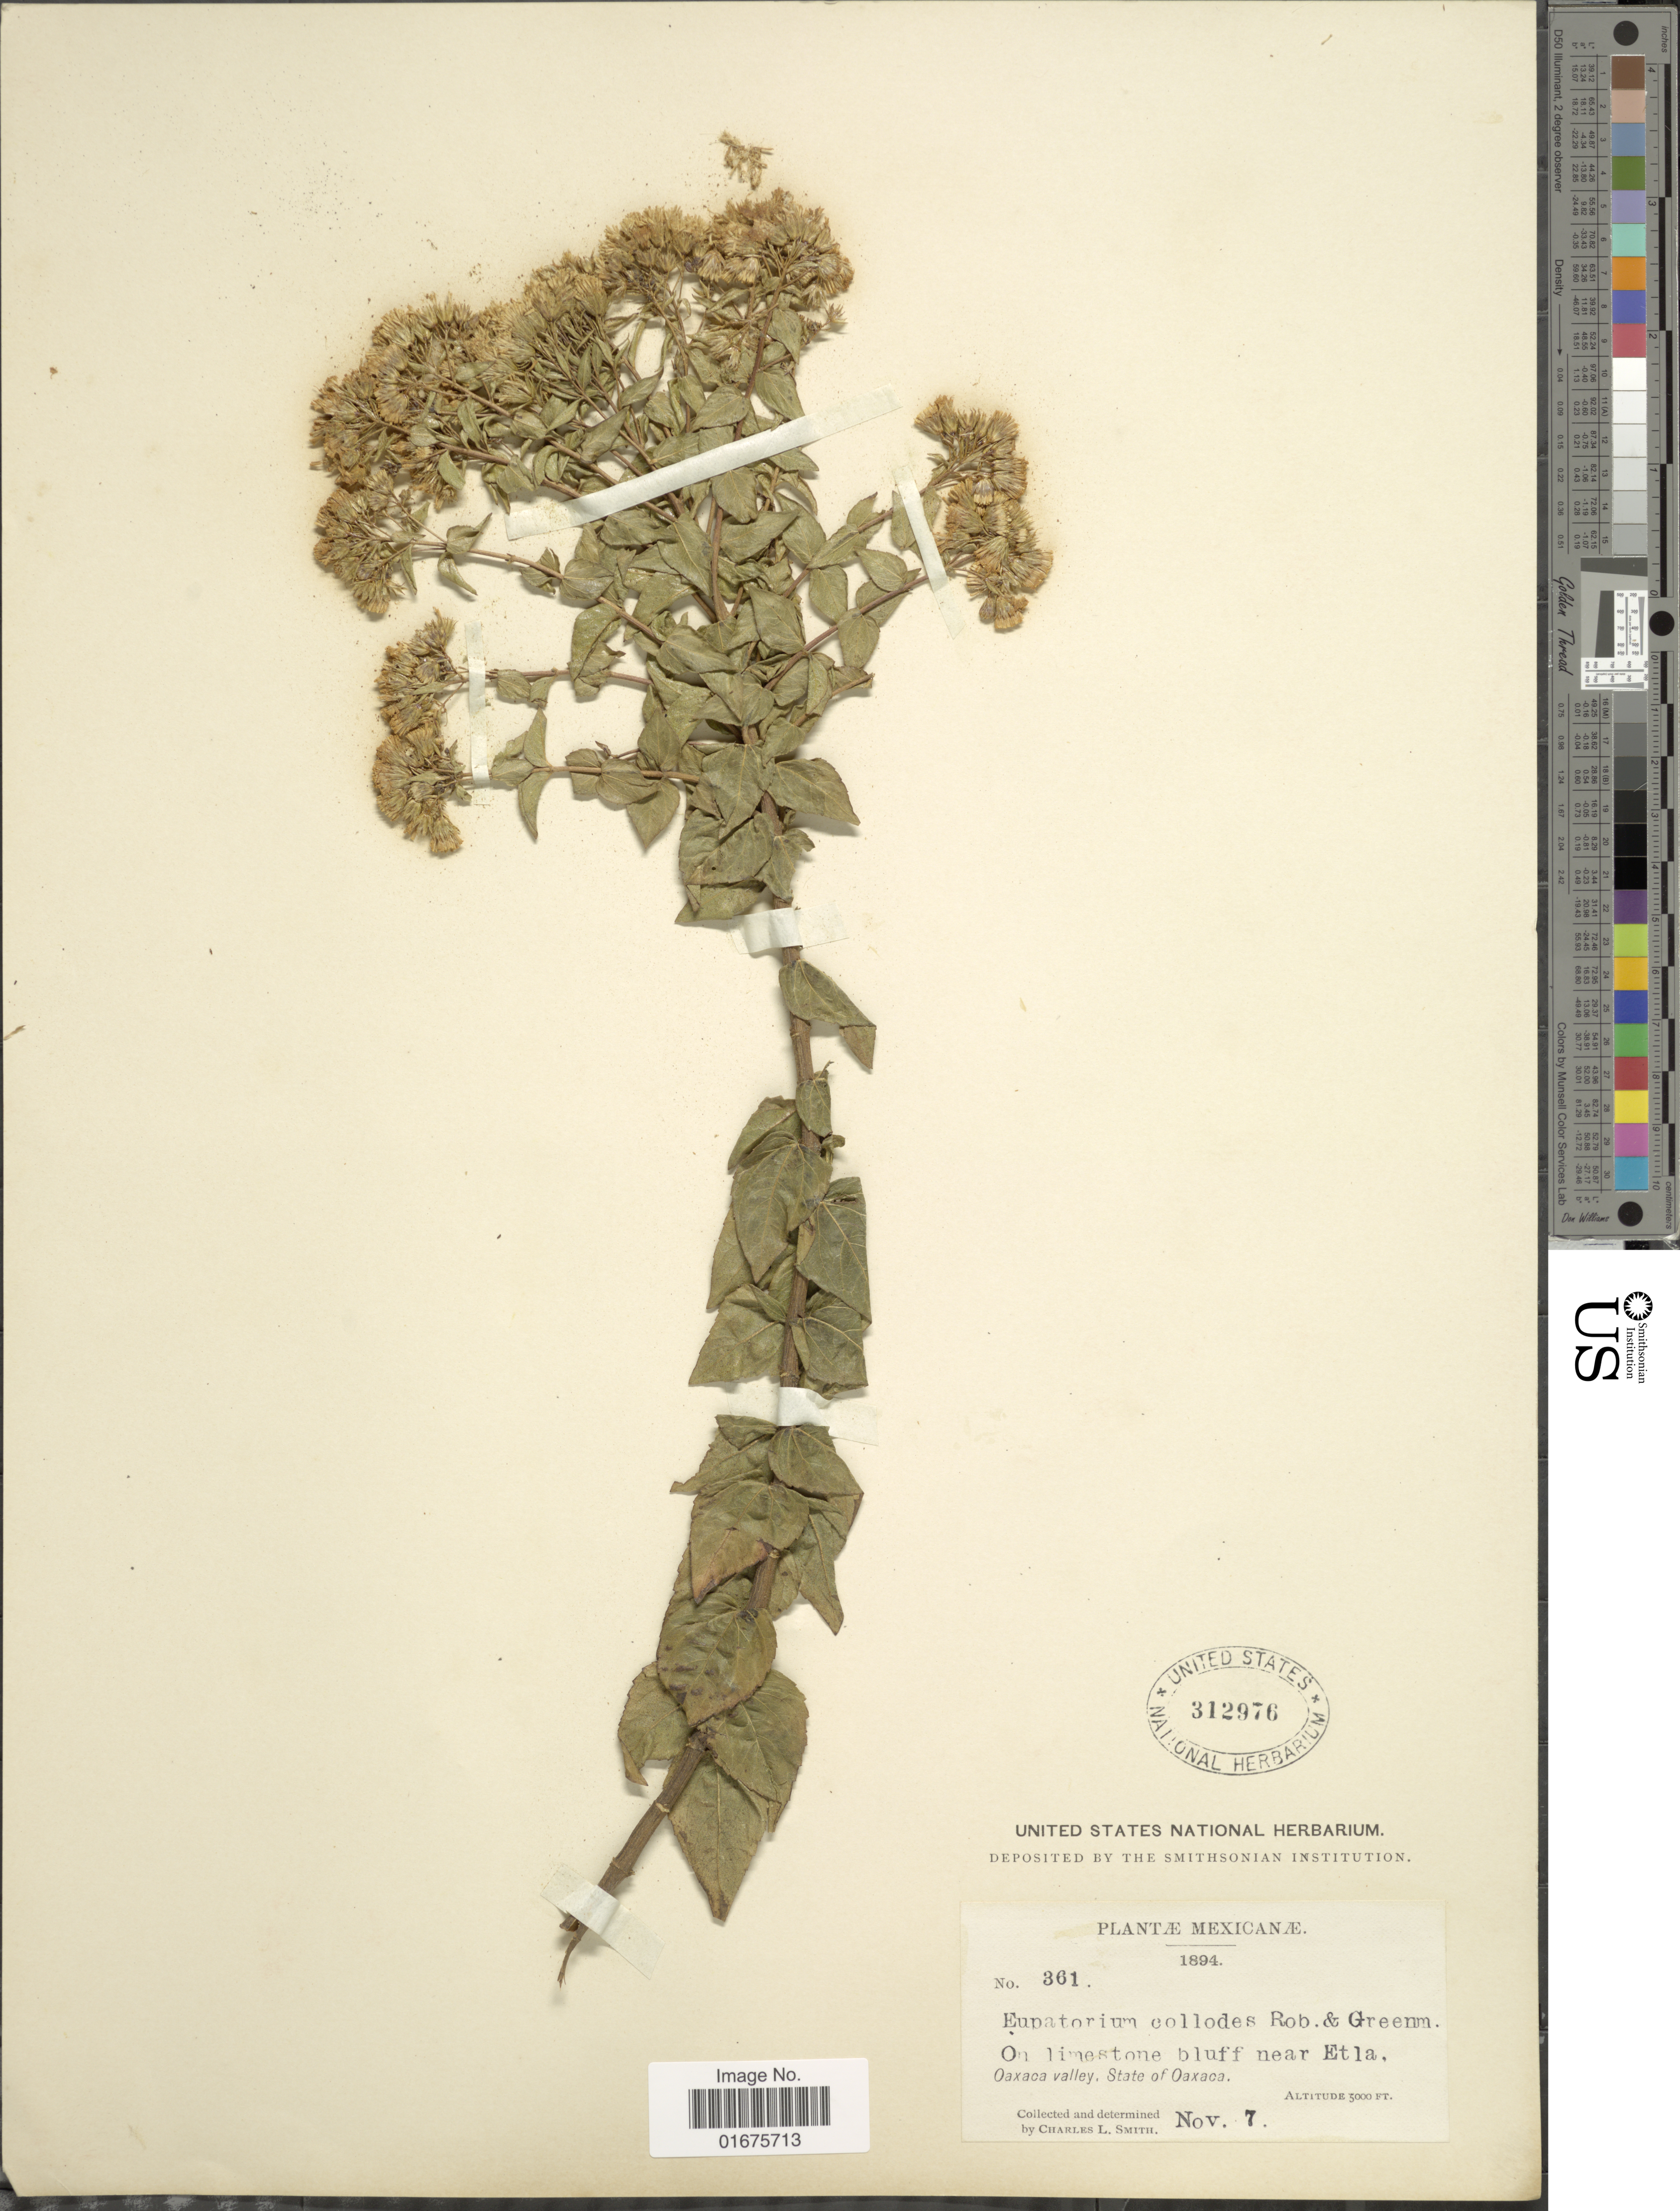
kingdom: Plantae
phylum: Tracheophyta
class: Magnoliopsida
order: Asterales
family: Asteraceae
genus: Ageratina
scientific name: Ageratina collodes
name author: (B.L. Rob. & Greenm.) R.M. King & H. Rob.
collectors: C. L. Smith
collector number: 361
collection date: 1894-11-07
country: Mexico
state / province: Oaxaca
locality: On limestone bluff near Elta, Oaxaca valley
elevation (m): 1524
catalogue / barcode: US 312976